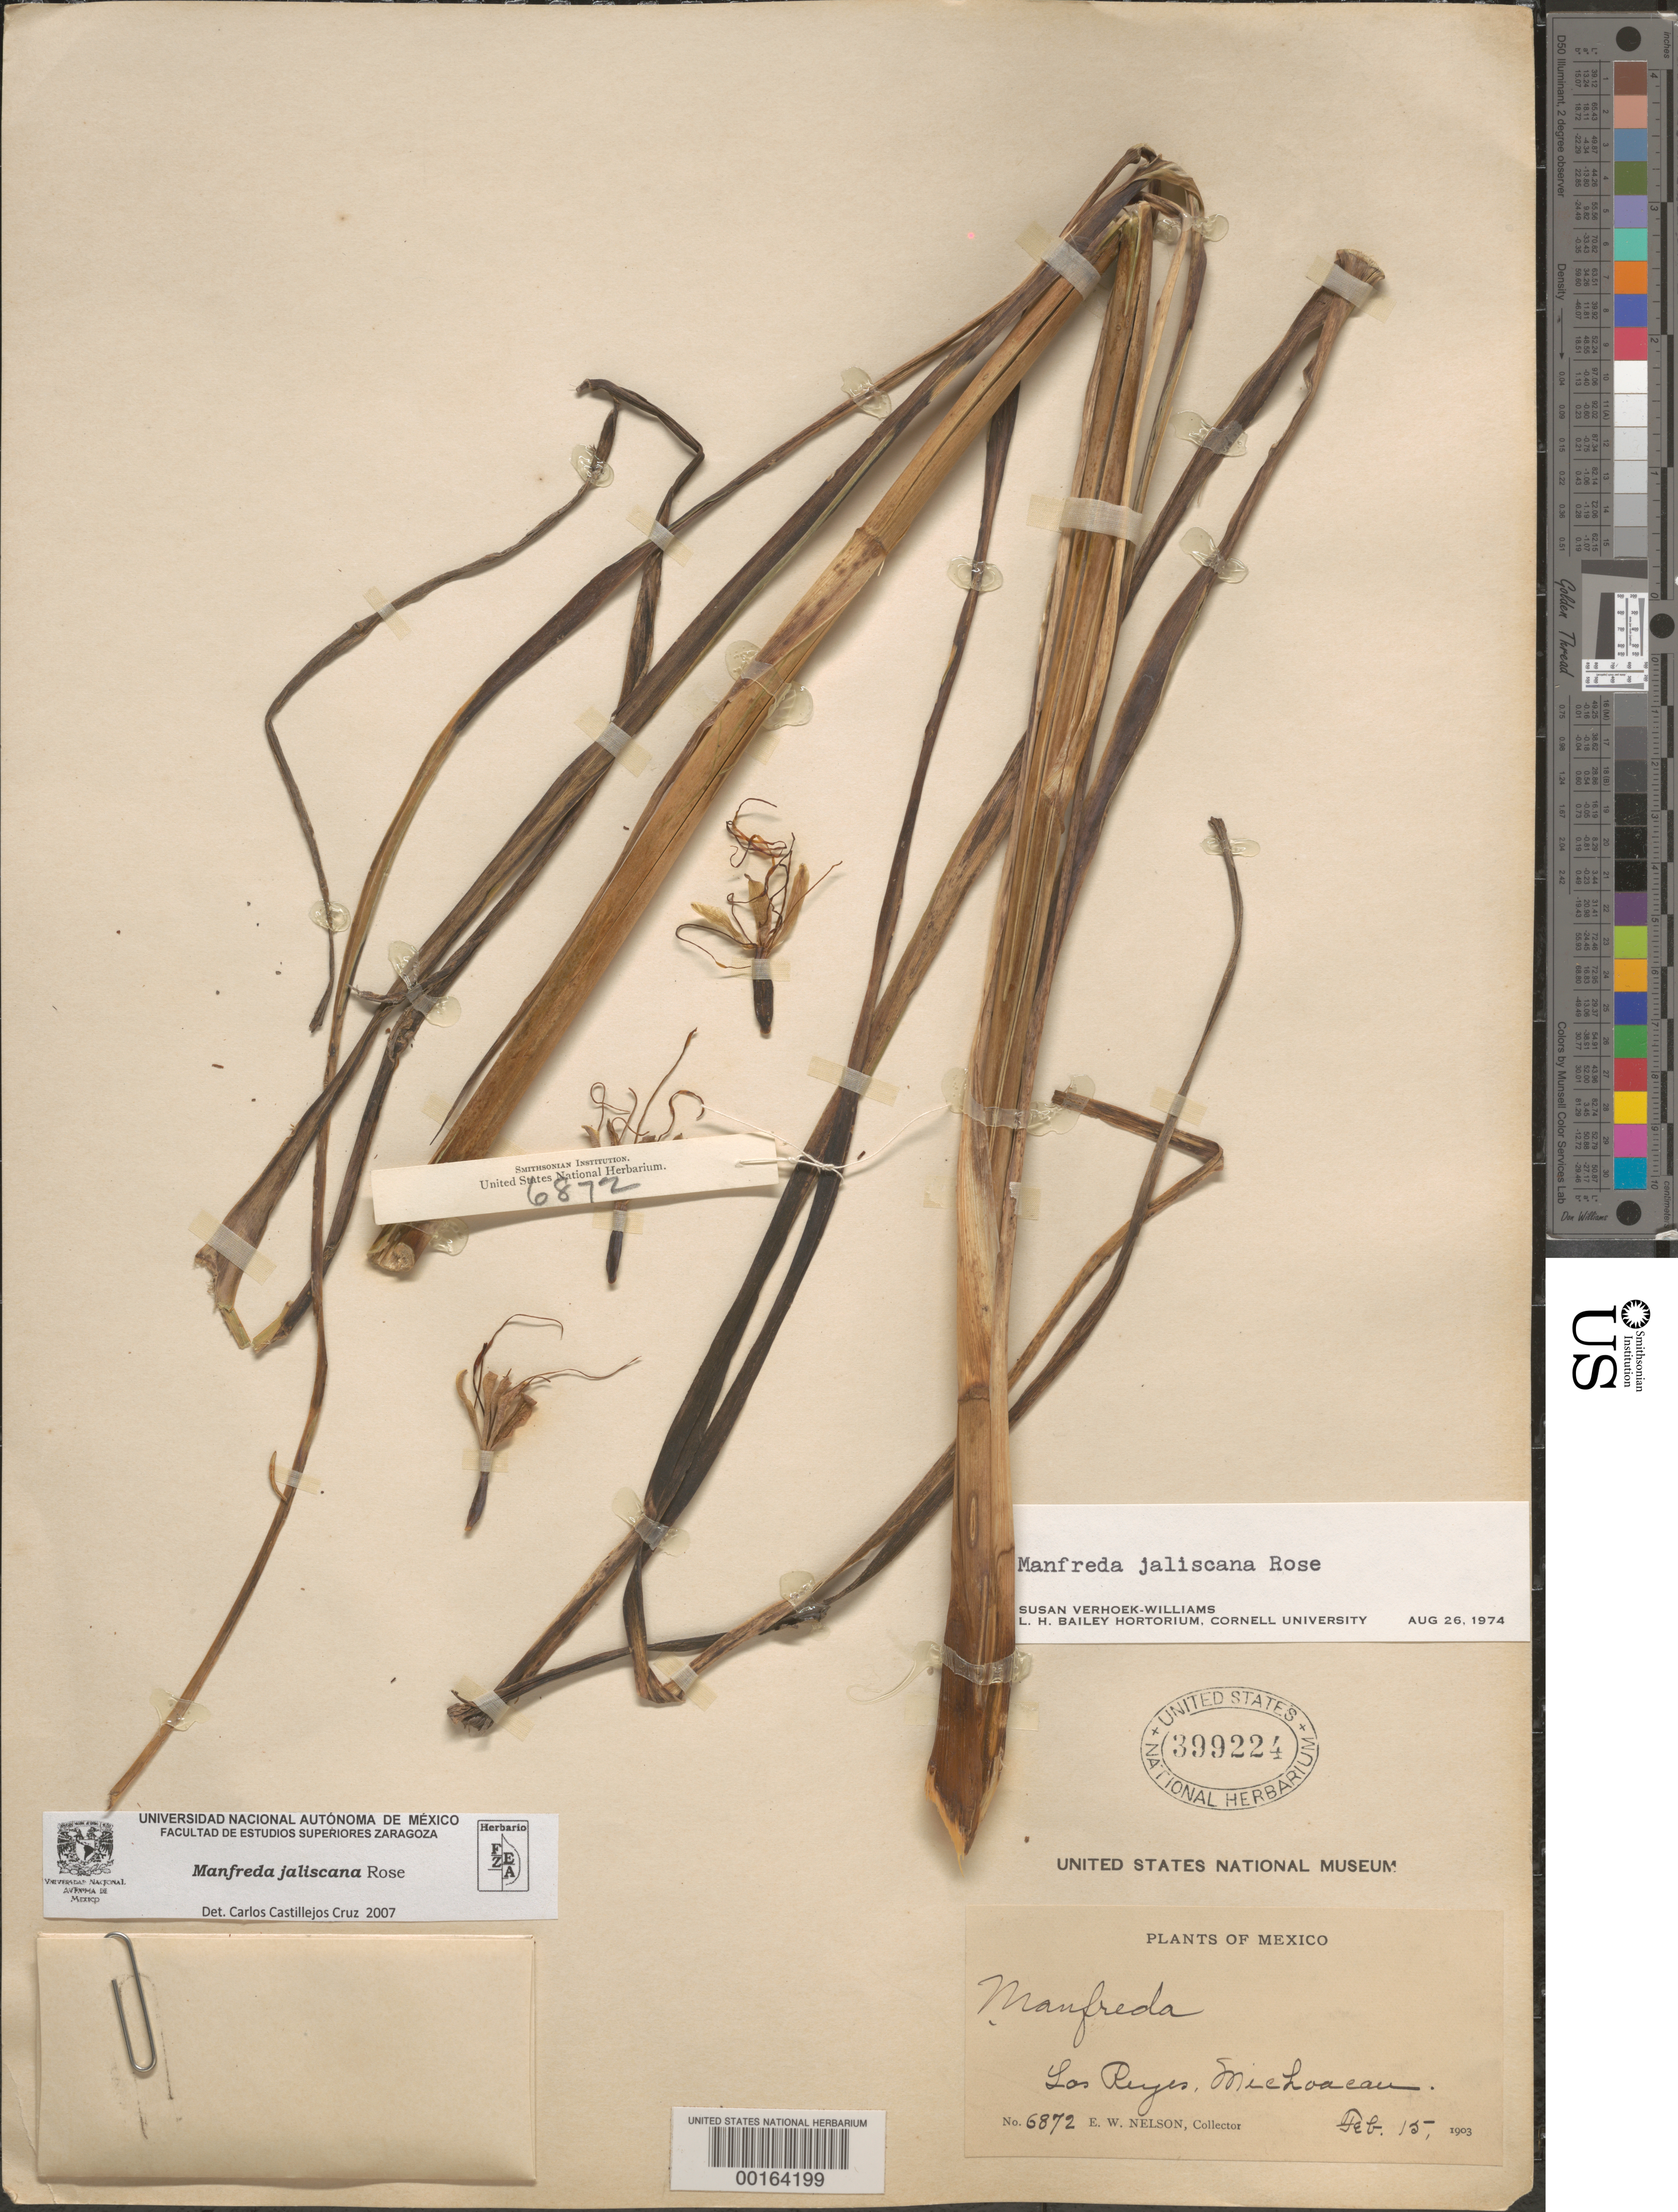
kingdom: Plantae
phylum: Tracheophyta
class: Liliopsida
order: Asparagales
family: Asparagaceae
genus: Manfreda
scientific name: Manfreda jaliscana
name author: Rose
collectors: E. W. Nelson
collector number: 6872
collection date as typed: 15 Feb 1903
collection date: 1903-02-15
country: Mexico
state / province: Michoacán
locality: Los reyes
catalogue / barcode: US 399224